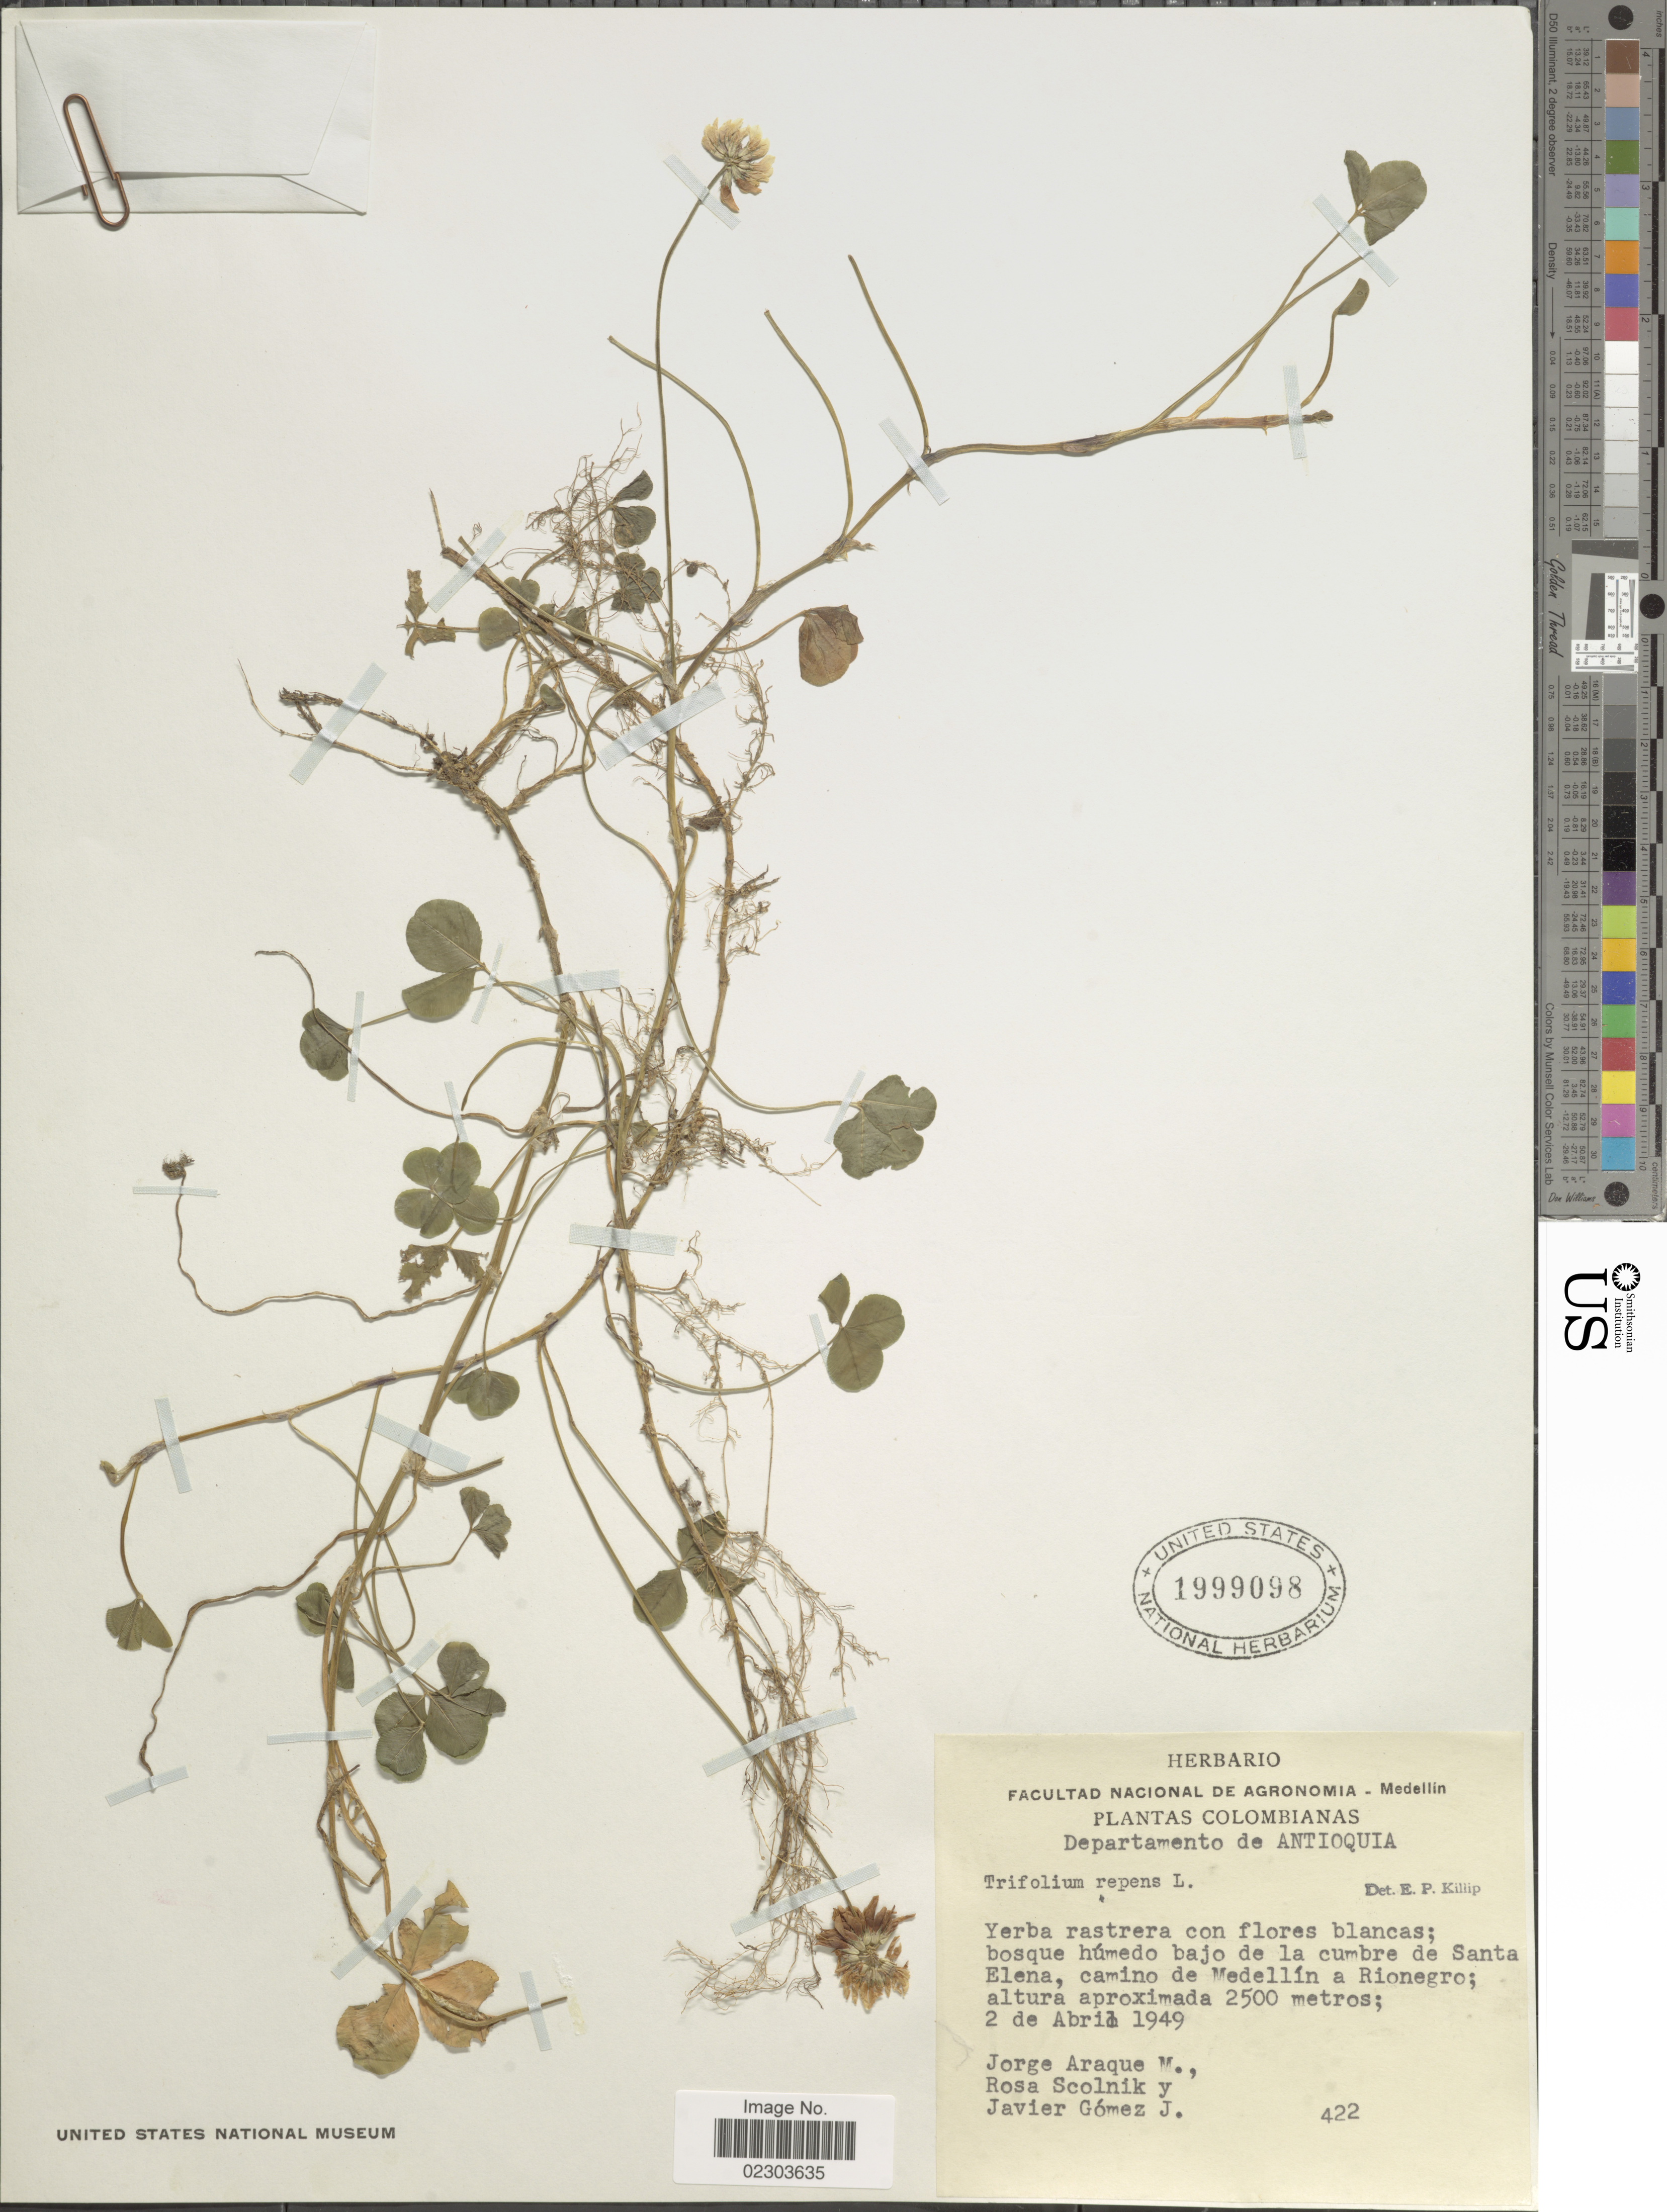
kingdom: Plantae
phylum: Tracheophyta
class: Magnoliopsida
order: Fabales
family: Fabaceae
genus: Trifolium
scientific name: Trifolium repens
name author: L.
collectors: J. Araque Molina & G. Javier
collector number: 422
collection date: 1949-04-02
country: Colombia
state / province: Antioquia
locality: Bosque humedo baja de la cumbre de Santa Elena, camino de Medellin a Rionegro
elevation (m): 2500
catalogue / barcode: US 1999098